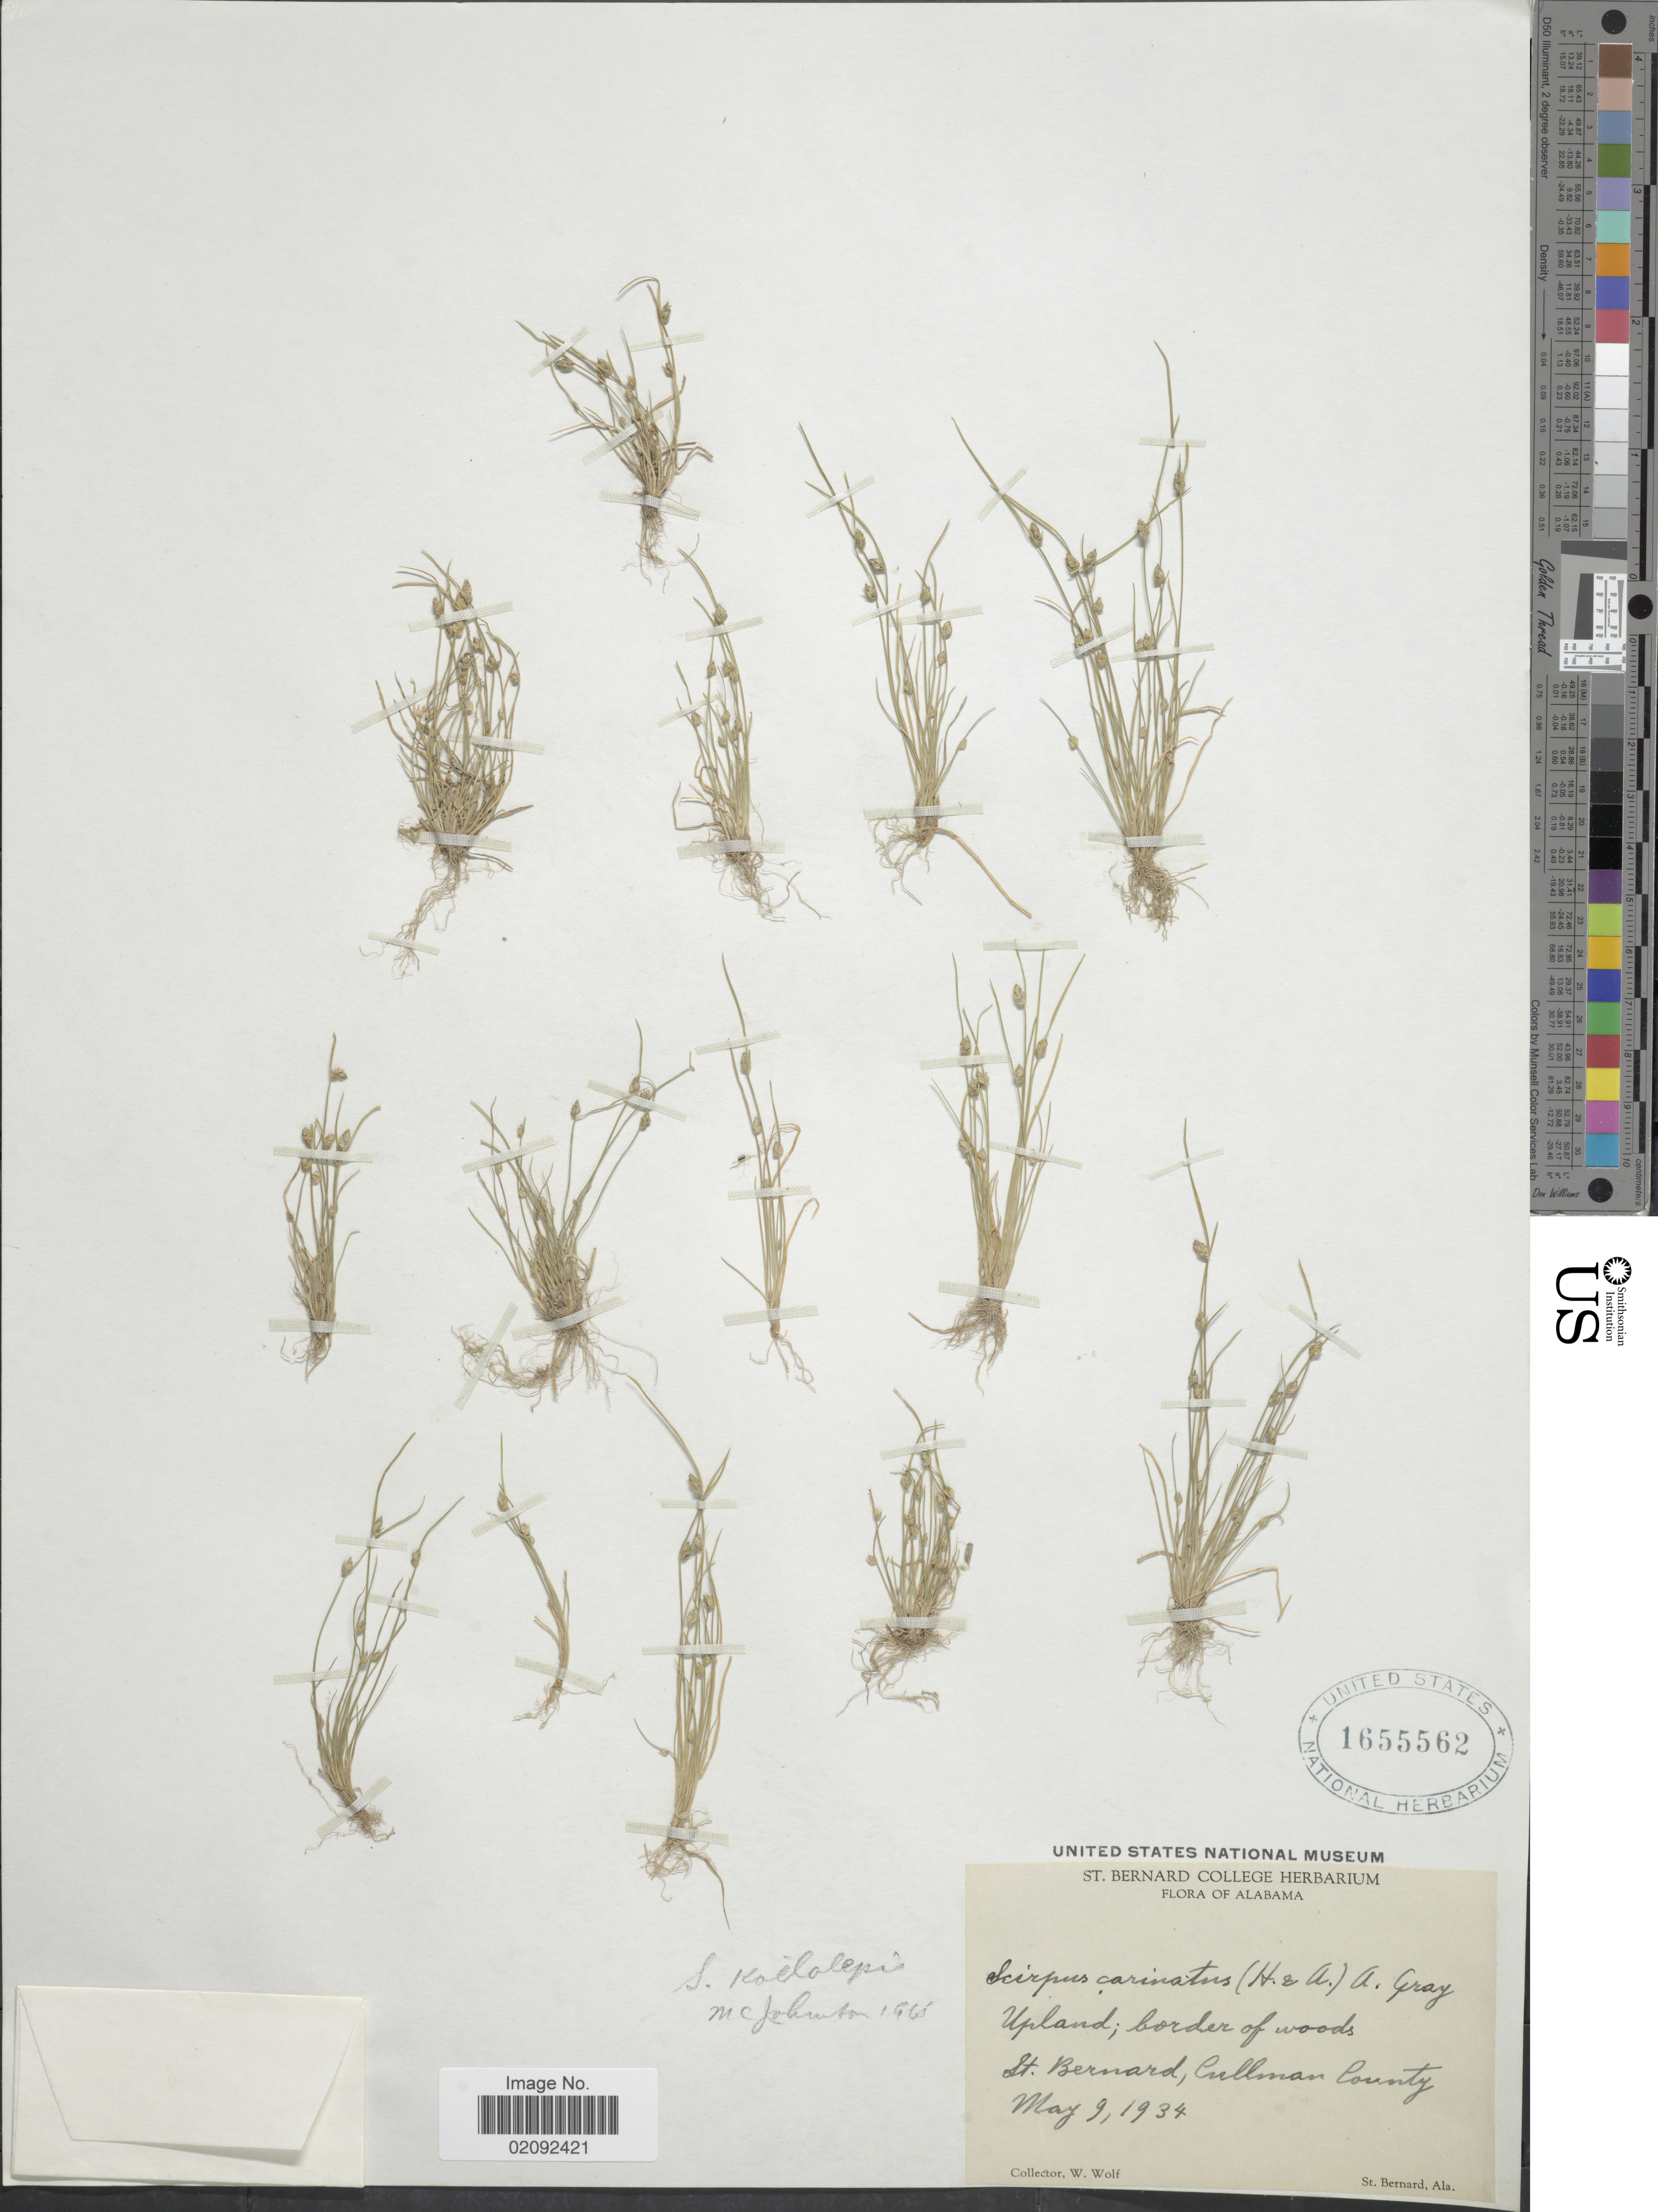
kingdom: Plantae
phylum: Tracheophyta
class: Liliopsida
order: Poales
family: Cyperaceae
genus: Isolepis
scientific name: Isolepis carinata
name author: Hook. & Arn. ex Torr.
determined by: Strong, M. T., (US), Smithsonian Institution - National Museum of Natural History (UNITED STATES)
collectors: W. Wolf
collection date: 1934-05-09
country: United States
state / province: Alabama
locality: Upland; border of woods, St. Bernard, Cullman County.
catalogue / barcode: US 1655562